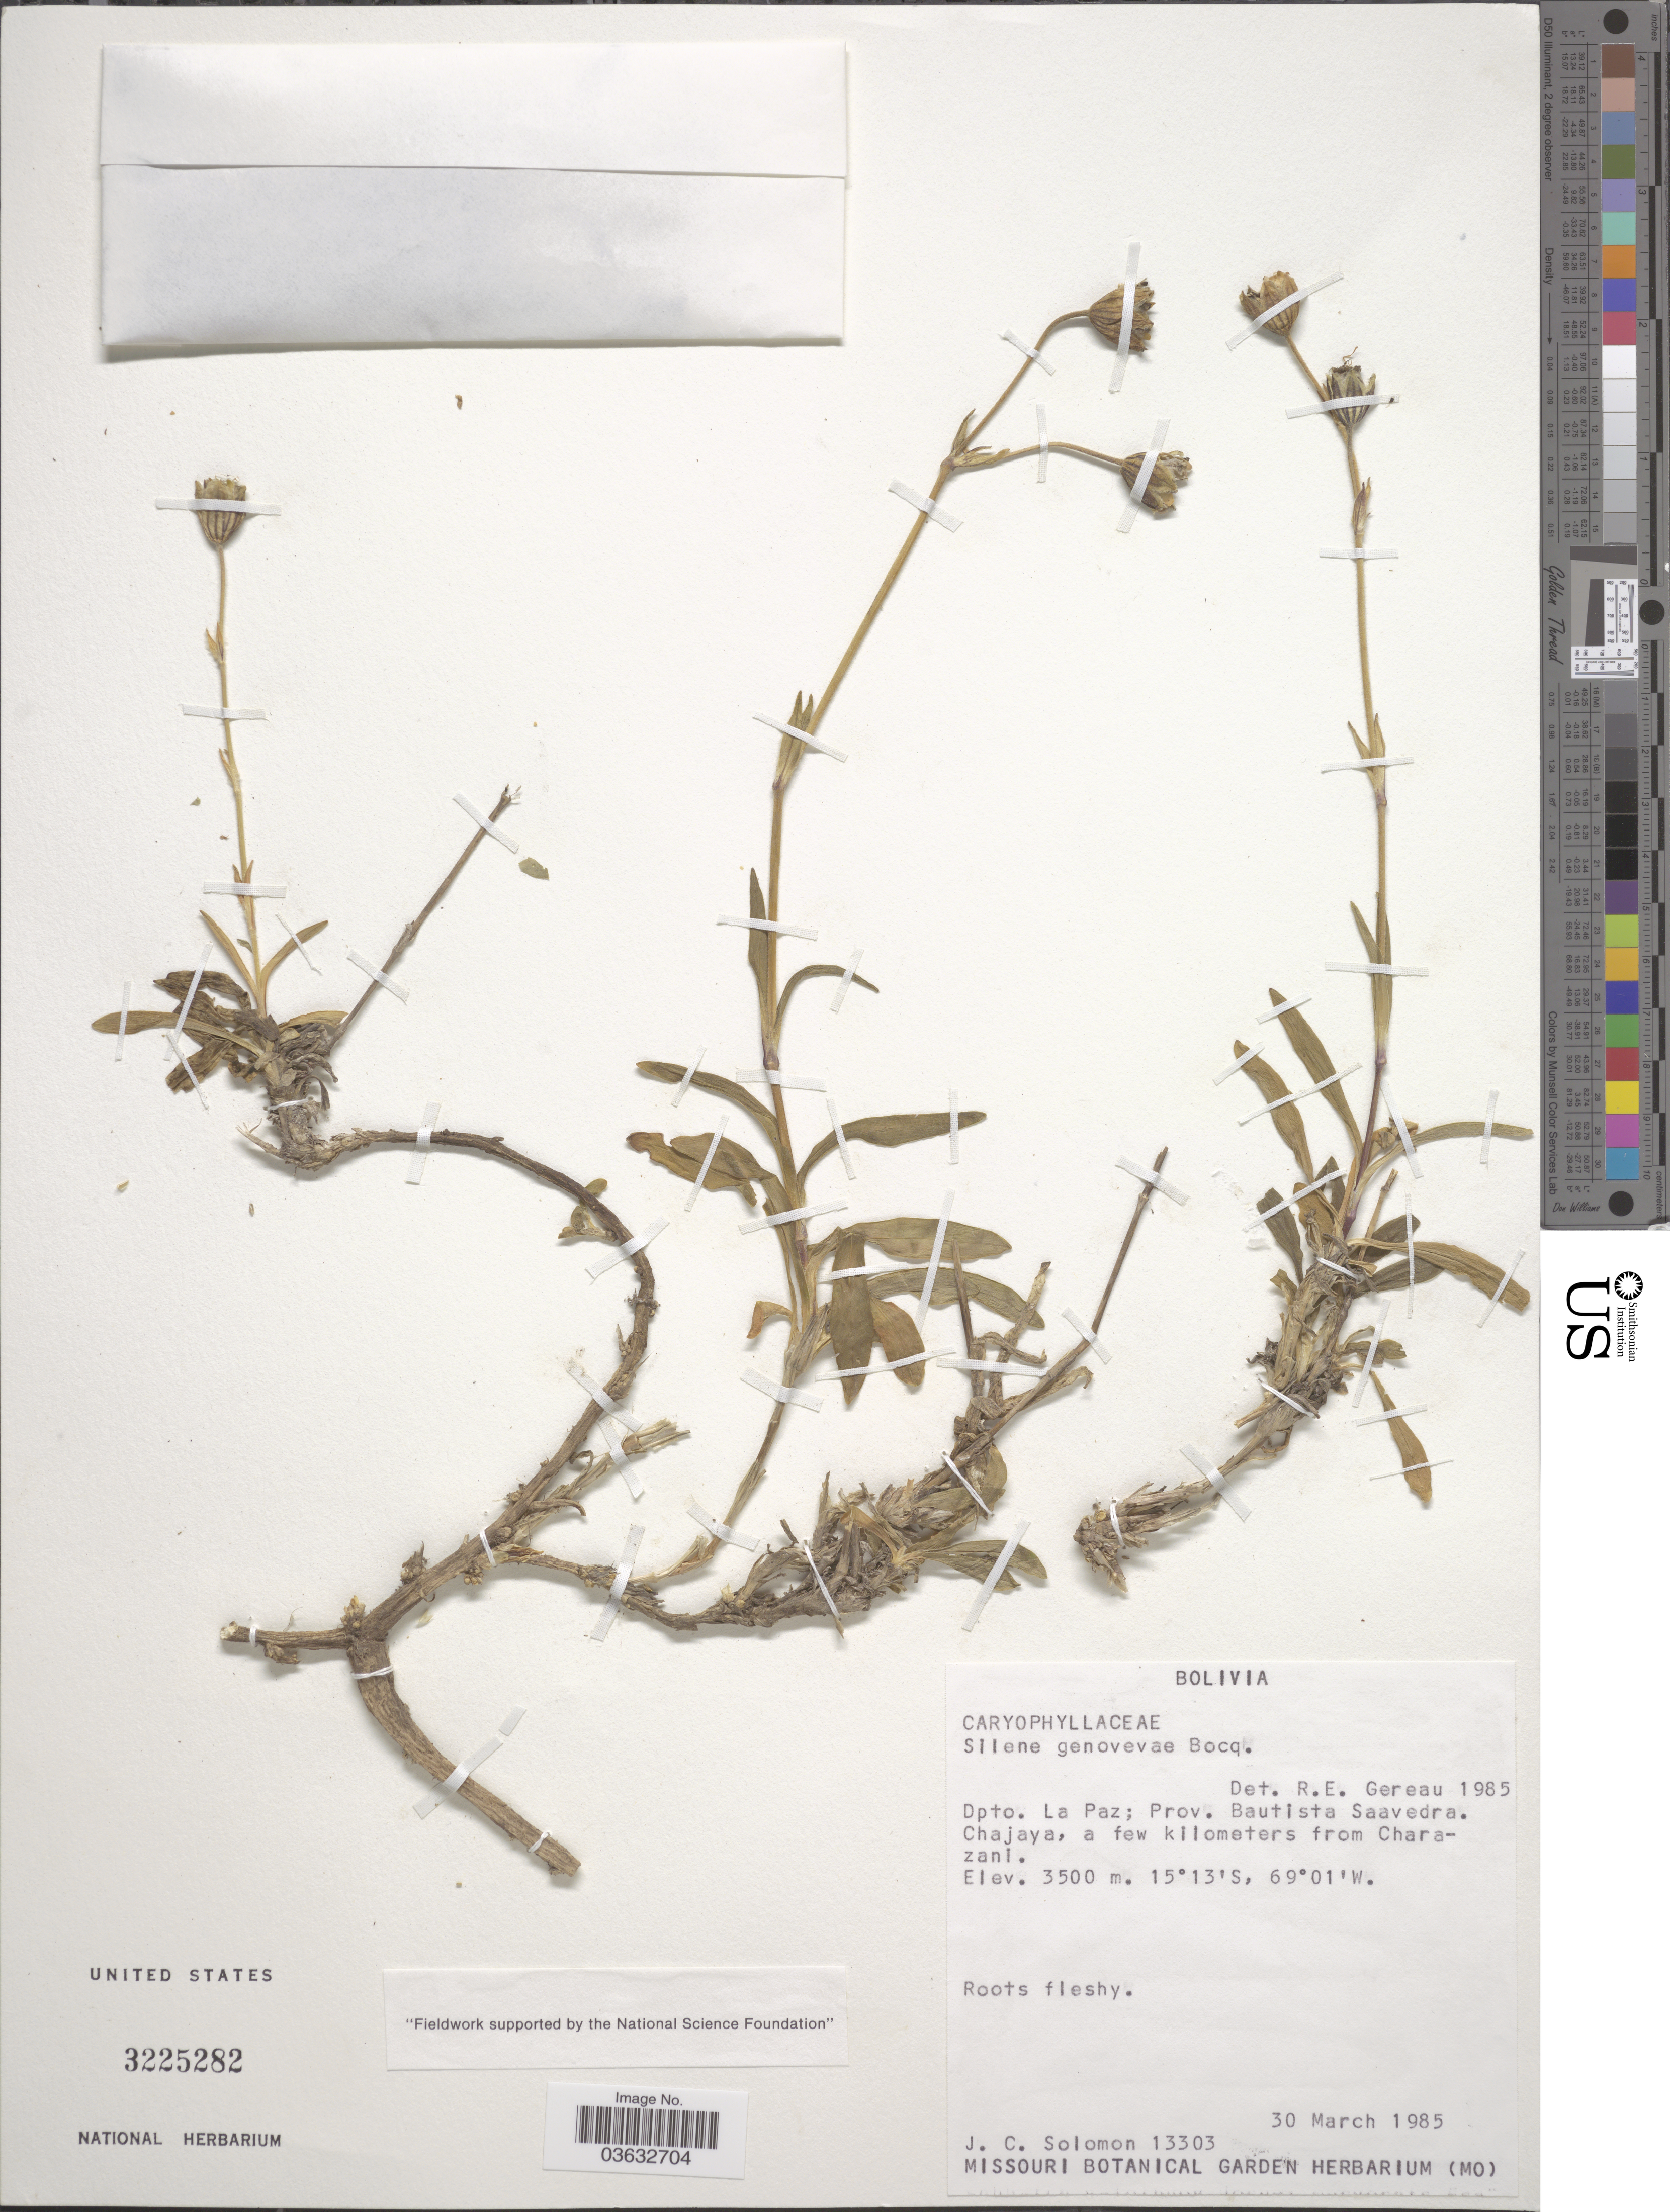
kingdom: Plantae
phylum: Tracheophyta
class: Magnoliopsida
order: Caryophyllales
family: Caryophyllaceae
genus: Silene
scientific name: Silene genovevae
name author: Bocquet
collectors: J. C. Solomon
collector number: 13303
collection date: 1985-03-30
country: Bolivia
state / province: La Paz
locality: Dpto. La Paz; Prov. Bautista Saavedra. Chajaya, a few kilometers from Charazani.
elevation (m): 3500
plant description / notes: Leaf tissue sampled for DNA sequencing.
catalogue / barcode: US 3225282